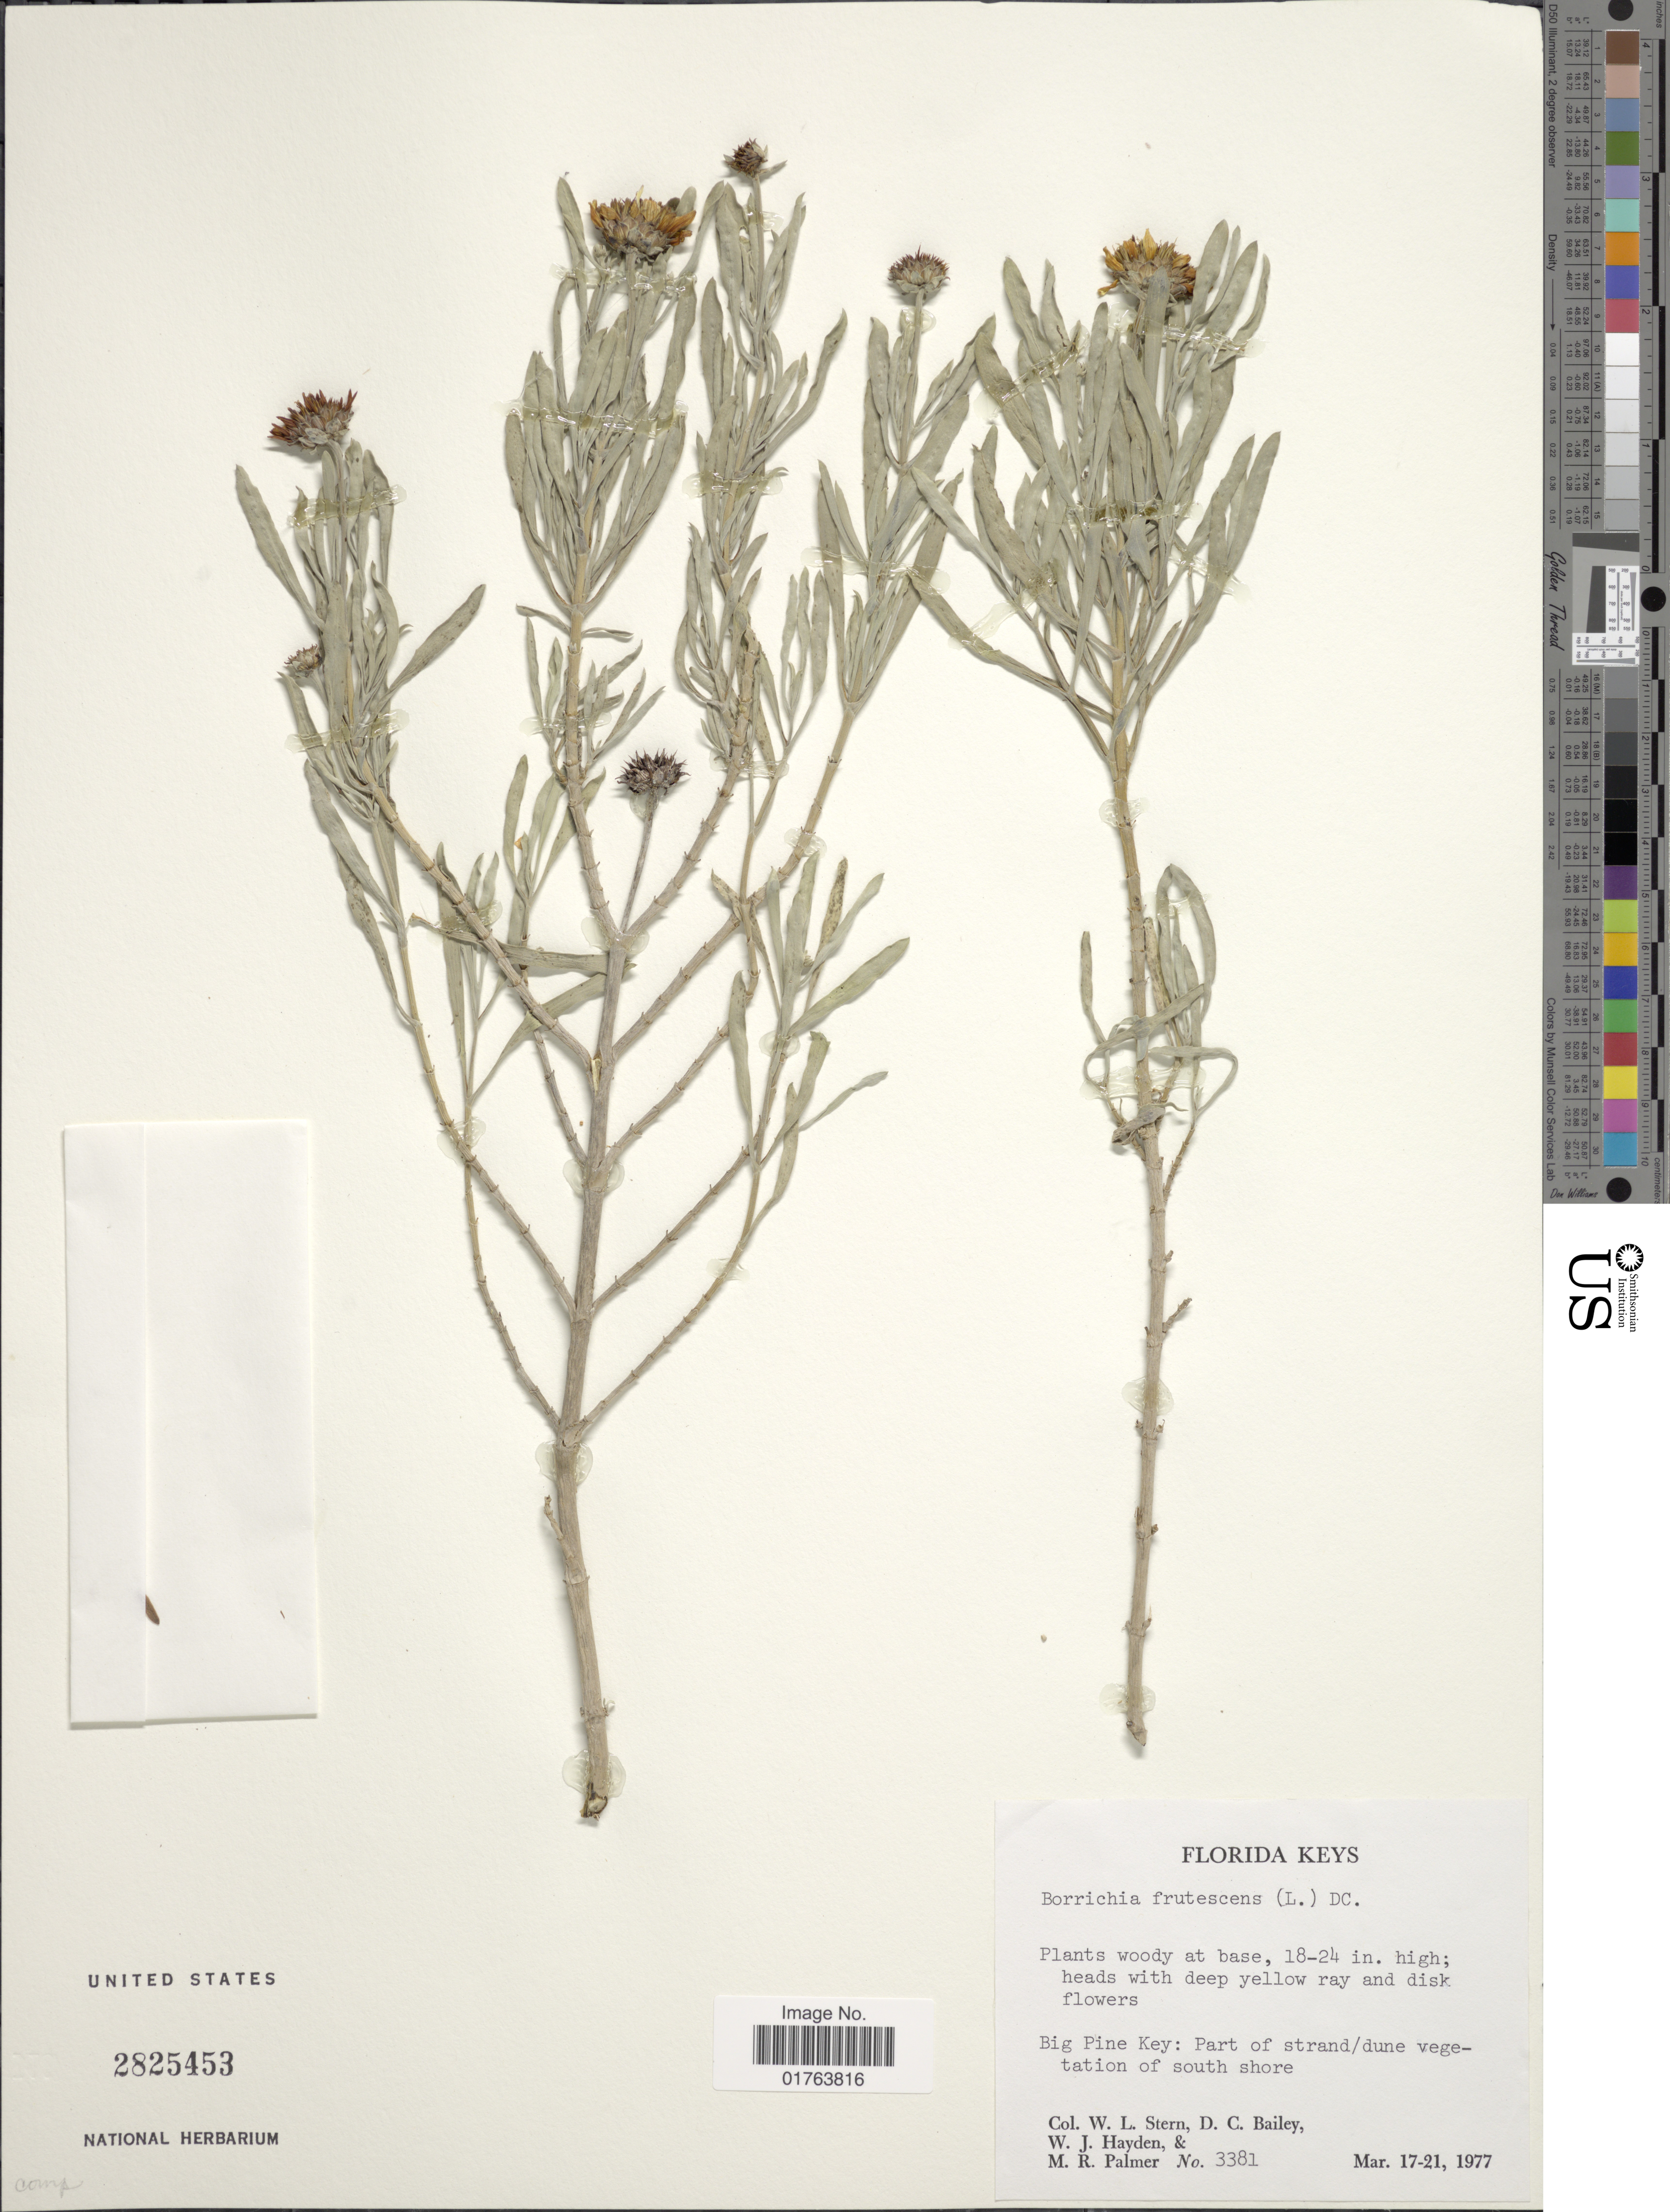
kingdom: Plantae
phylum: Tracheophyta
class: Magnoliopsida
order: Asterales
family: Asteraceae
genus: Borrichia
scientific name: Borrichia frutescens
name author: (L.) DC.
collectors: W. L. Stern, D. C. Bailey, W. Hayden & M. R. Palmer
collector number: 3381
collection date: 1977-03-17/1977-03-21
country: United States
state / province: Florida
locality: Florida Keys, Big Pine Key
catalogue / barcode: US 2825453